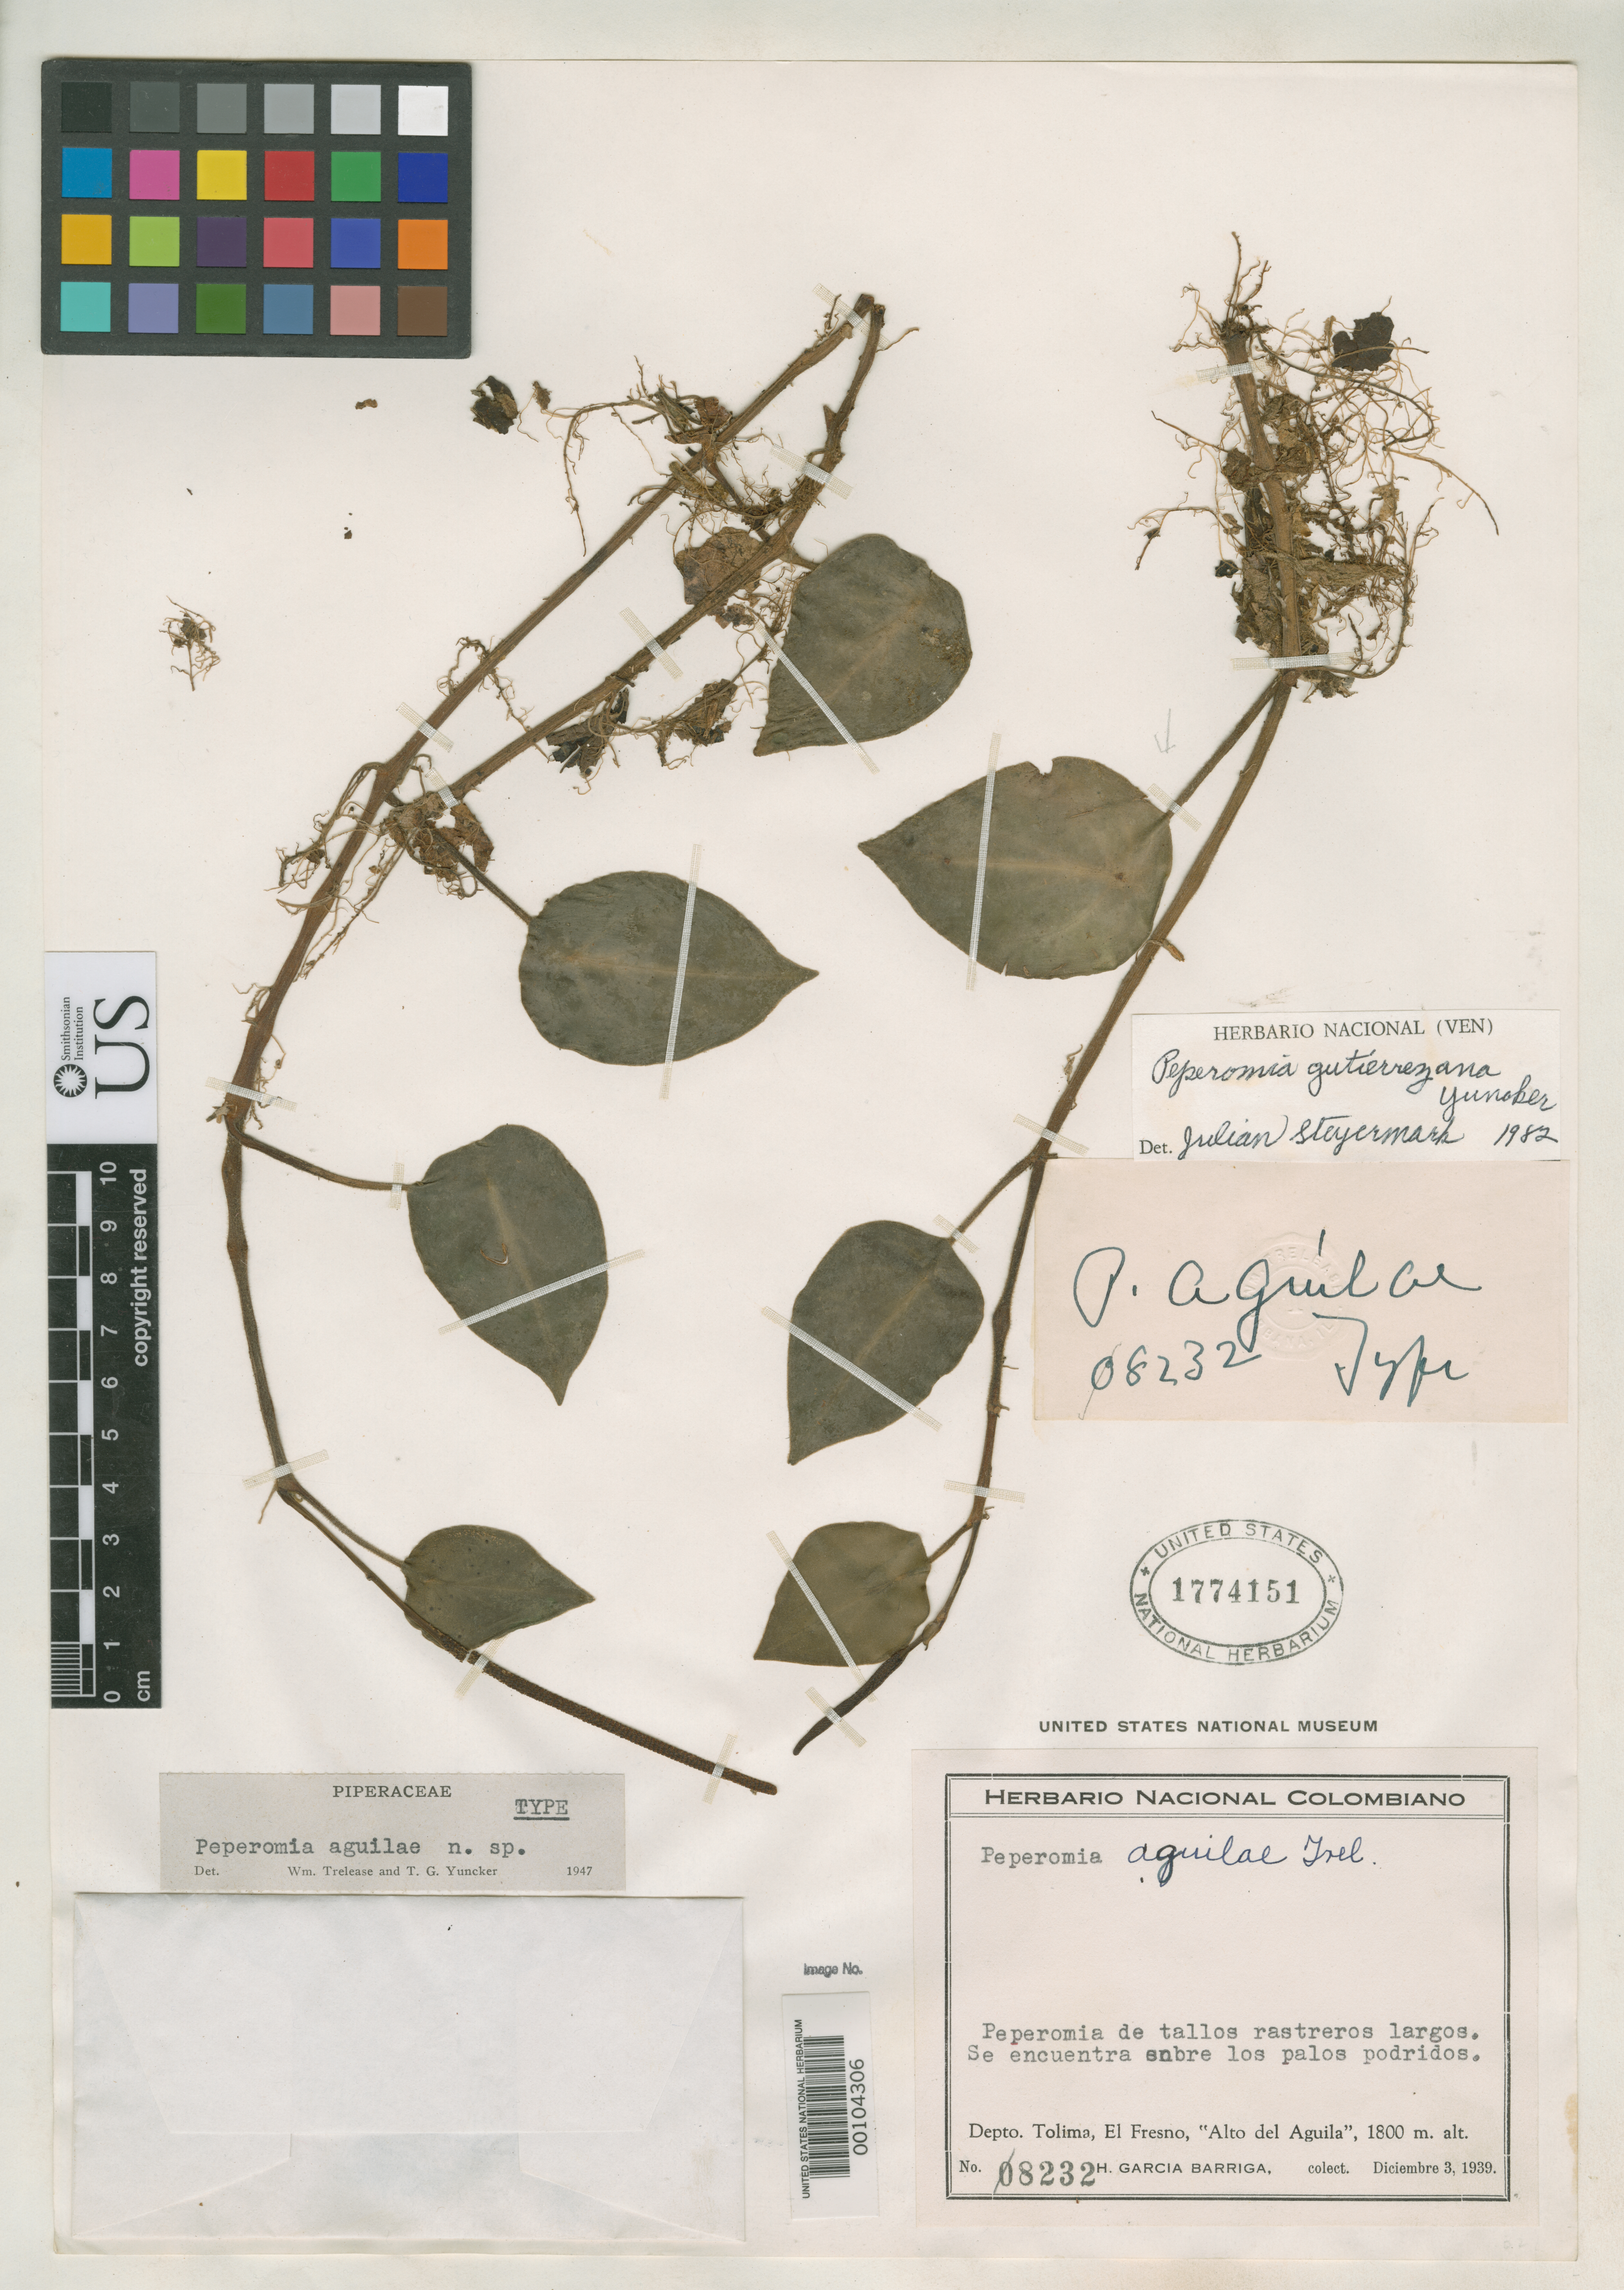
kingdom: Plantae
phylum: Tracheophyta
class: Magnoliopsida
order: Piperales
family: Piperaceae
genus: Peperomia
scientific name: Peperomia aguilae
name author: Trel. & Yunck.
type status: Holotype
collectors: H. García Barriga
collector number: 8232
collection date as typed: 03 Dec 1939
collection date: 1939-12-03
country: Colombia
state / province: Tolima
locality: El Fresno, Alto del Aguilo.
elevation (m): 1800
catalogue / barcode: US 1774151